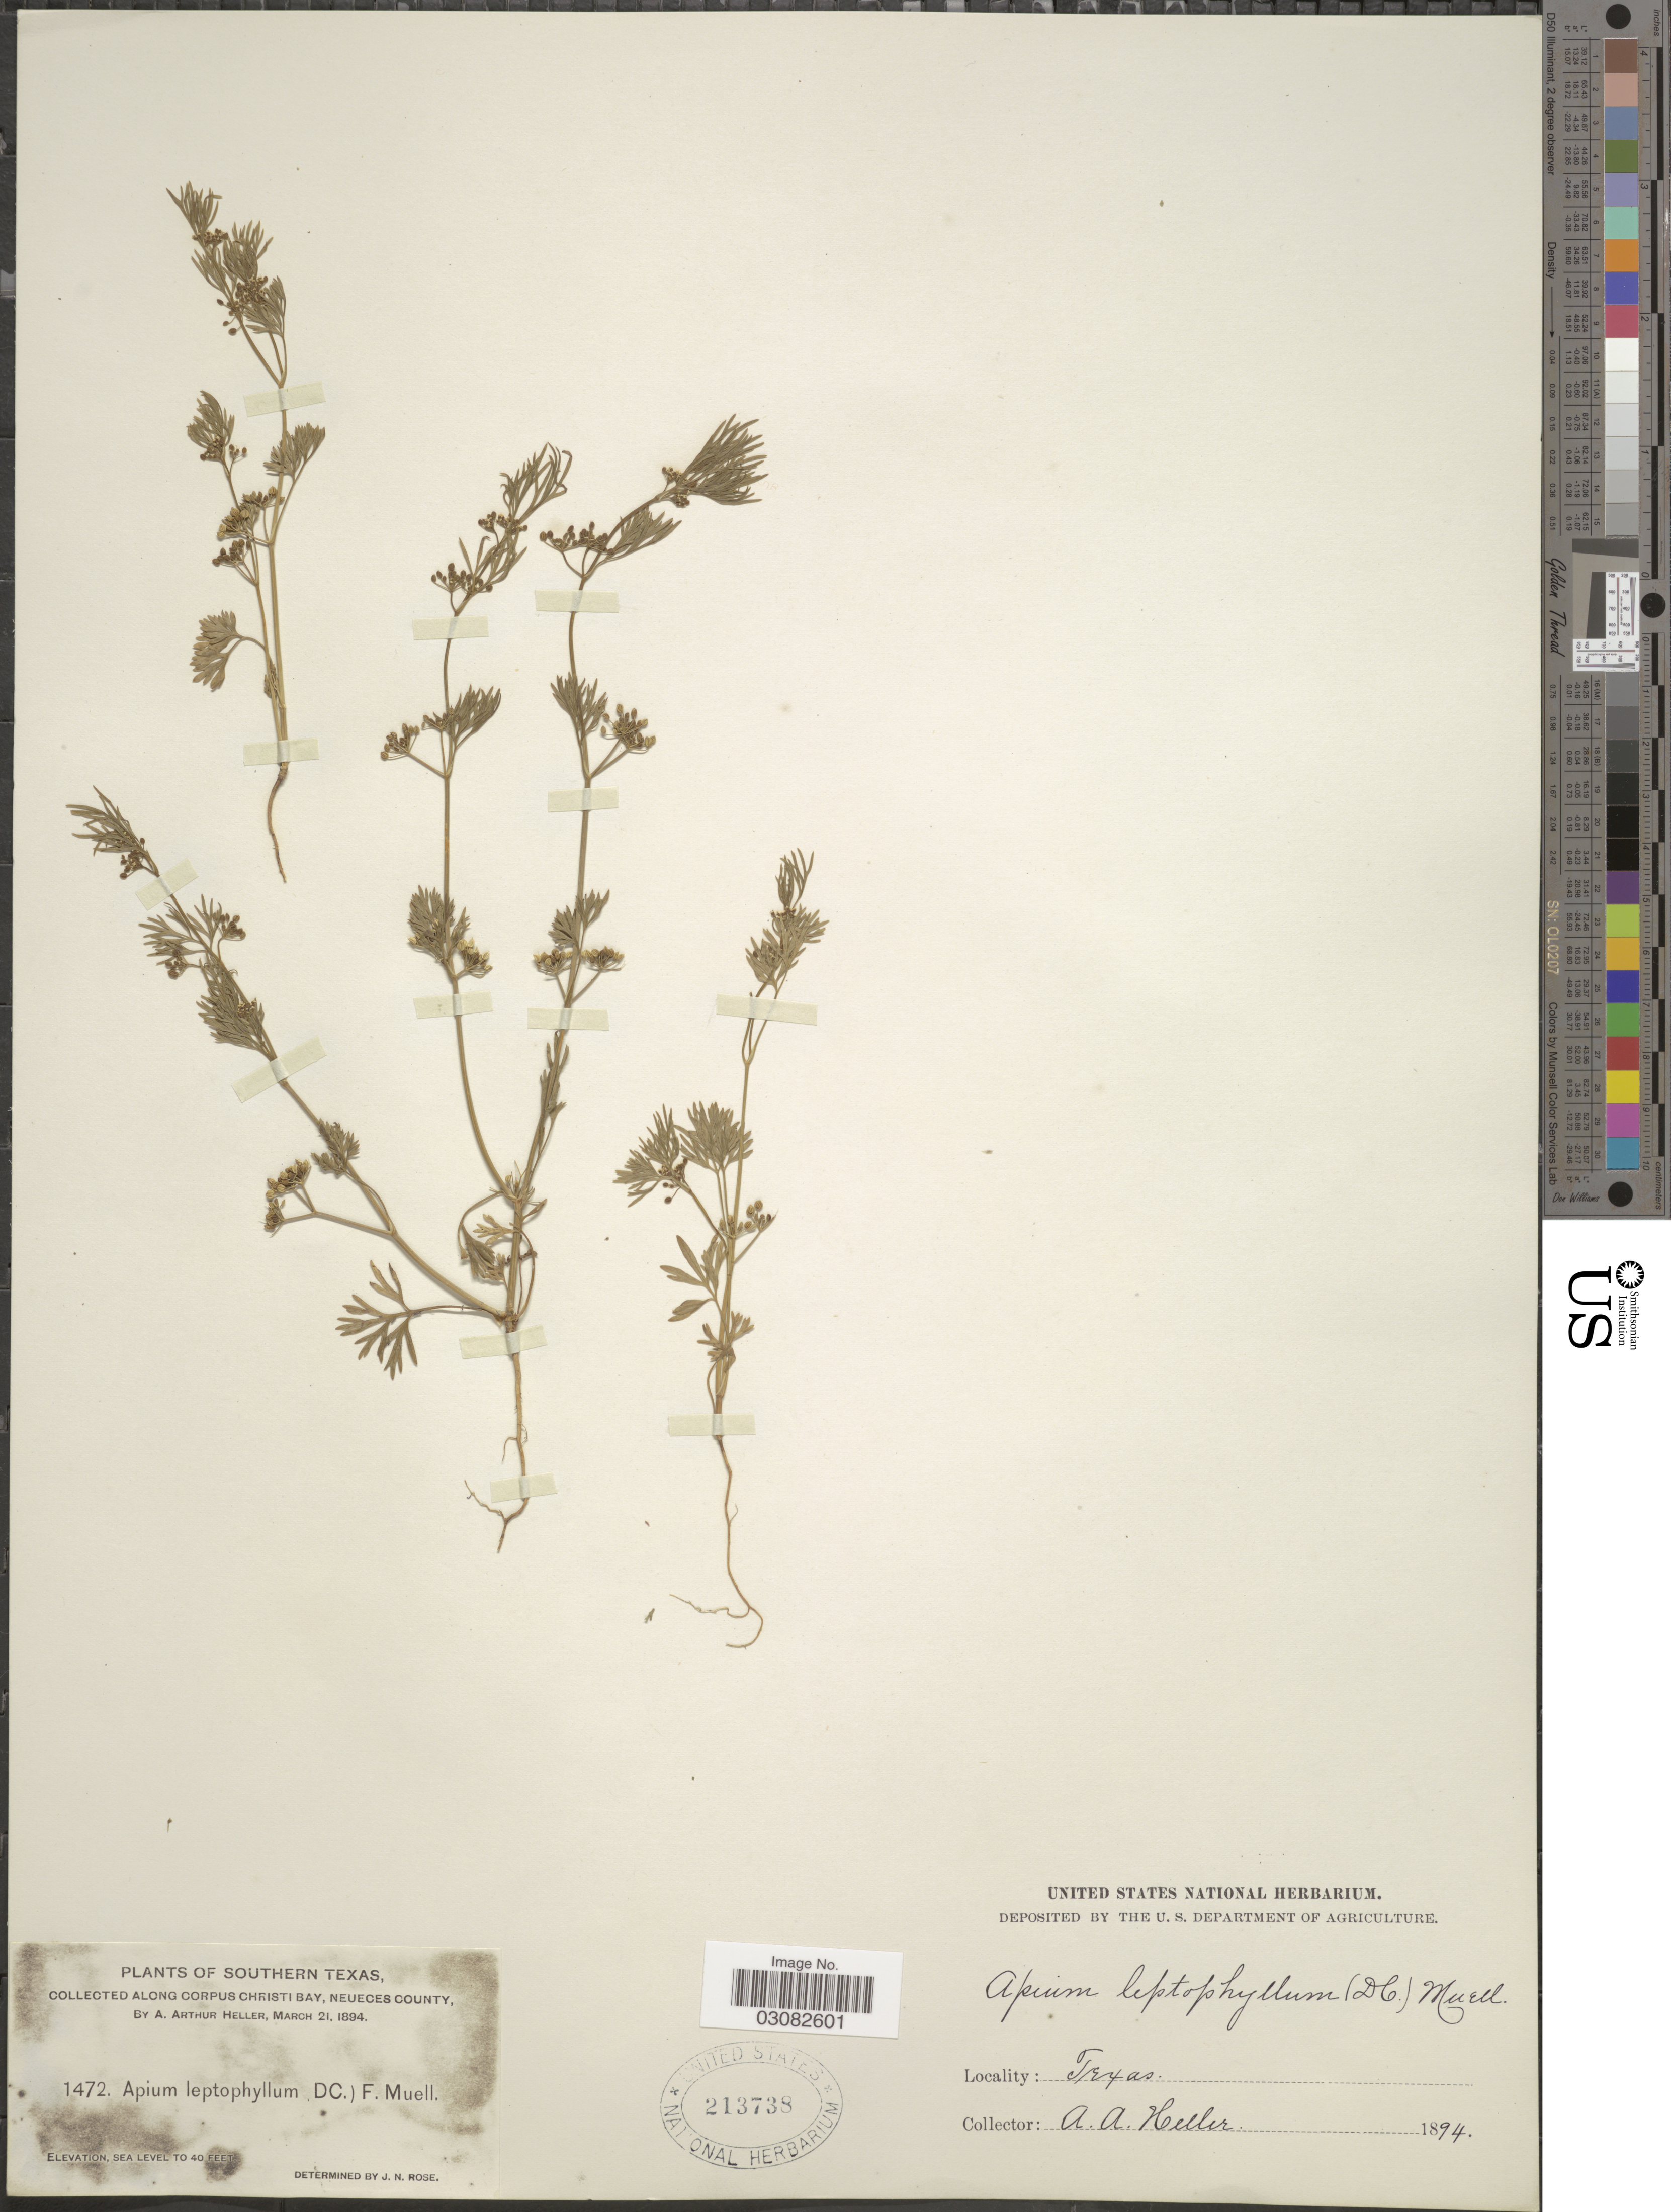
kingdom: Plantae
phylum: Tracheophyta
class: Magnoliopsida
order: Apiales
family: Apiaceae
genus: Apium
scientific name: Apium ammi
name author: (Jacq.) Urb.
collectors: A. A. Heller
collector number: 1472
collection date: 1894-03-21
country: United States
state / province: Texas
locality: Southern Texas. Along Corpus Christi Bay, Neueces County.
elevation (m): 0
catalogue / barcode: US 213738